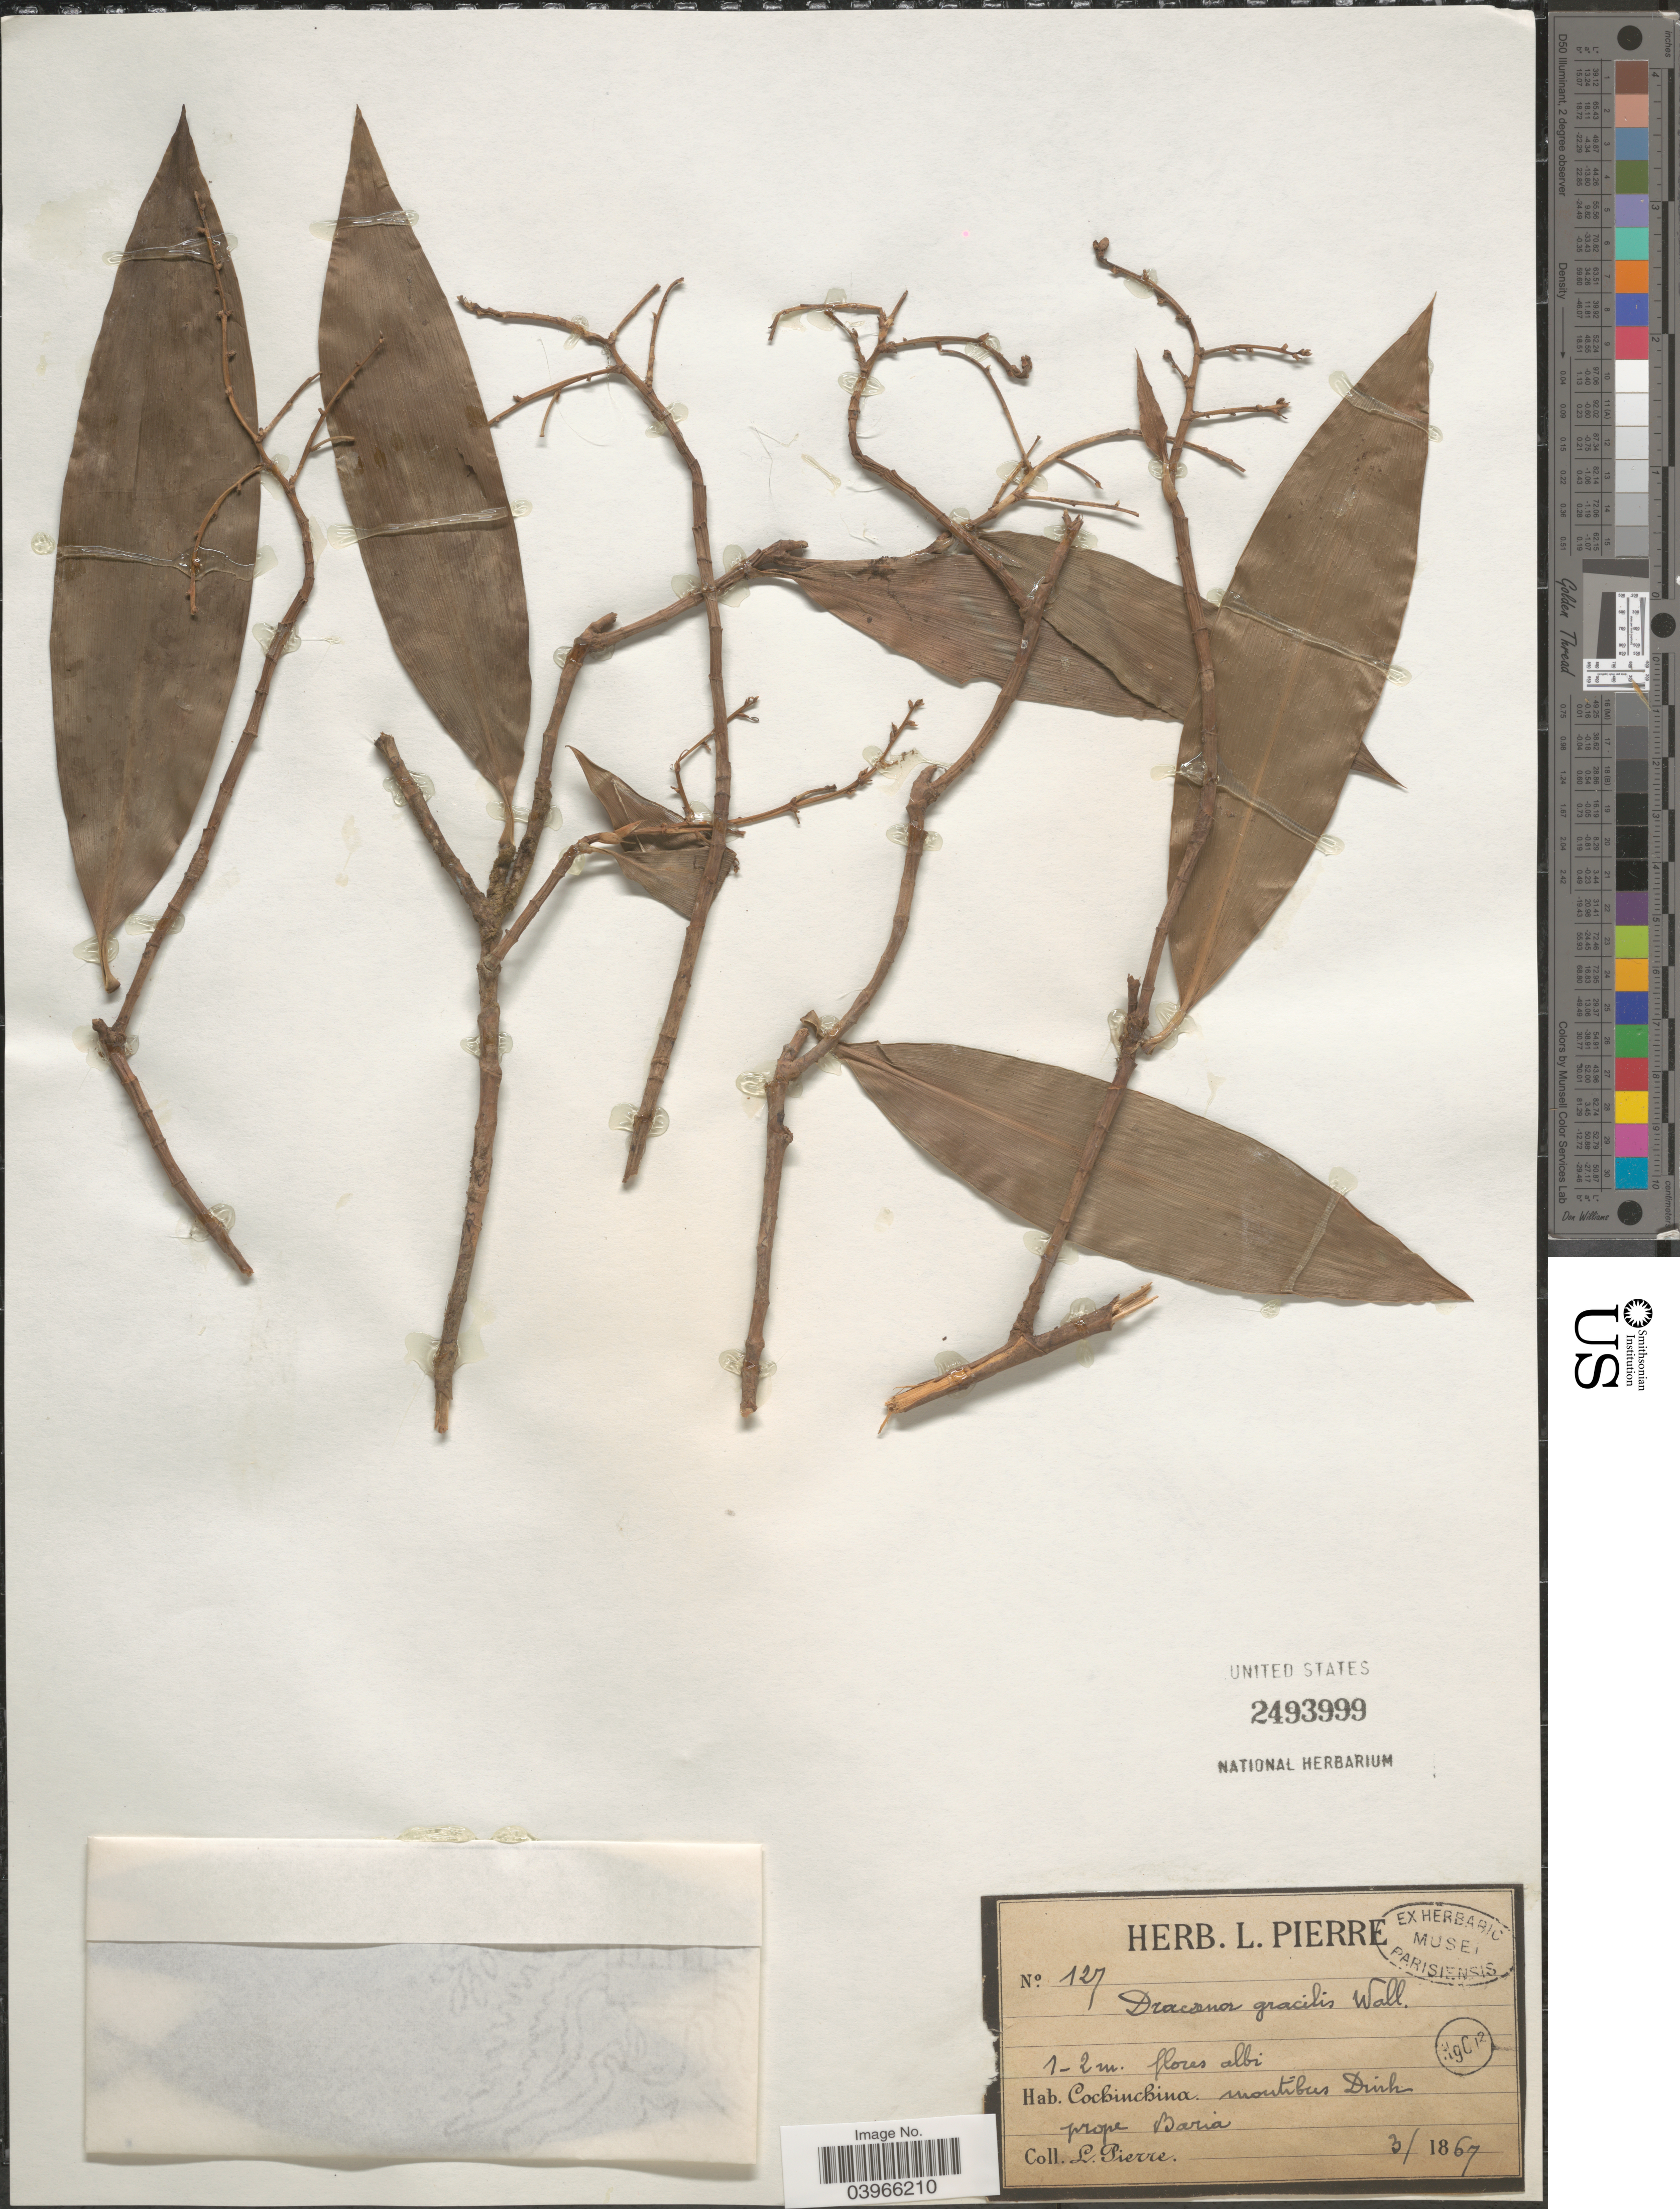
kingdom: Plantae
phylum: Tracheophyta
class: Liliopsida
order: Asparagales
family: Asparagaceae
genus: Dracaena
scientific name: Dracaena gracilis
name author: Salisb.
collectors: L. Pierre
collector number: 127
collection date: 1867-03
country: Vietnam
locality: Conchinchina montibus Dinh prope Baria.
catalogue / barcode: US 2493999